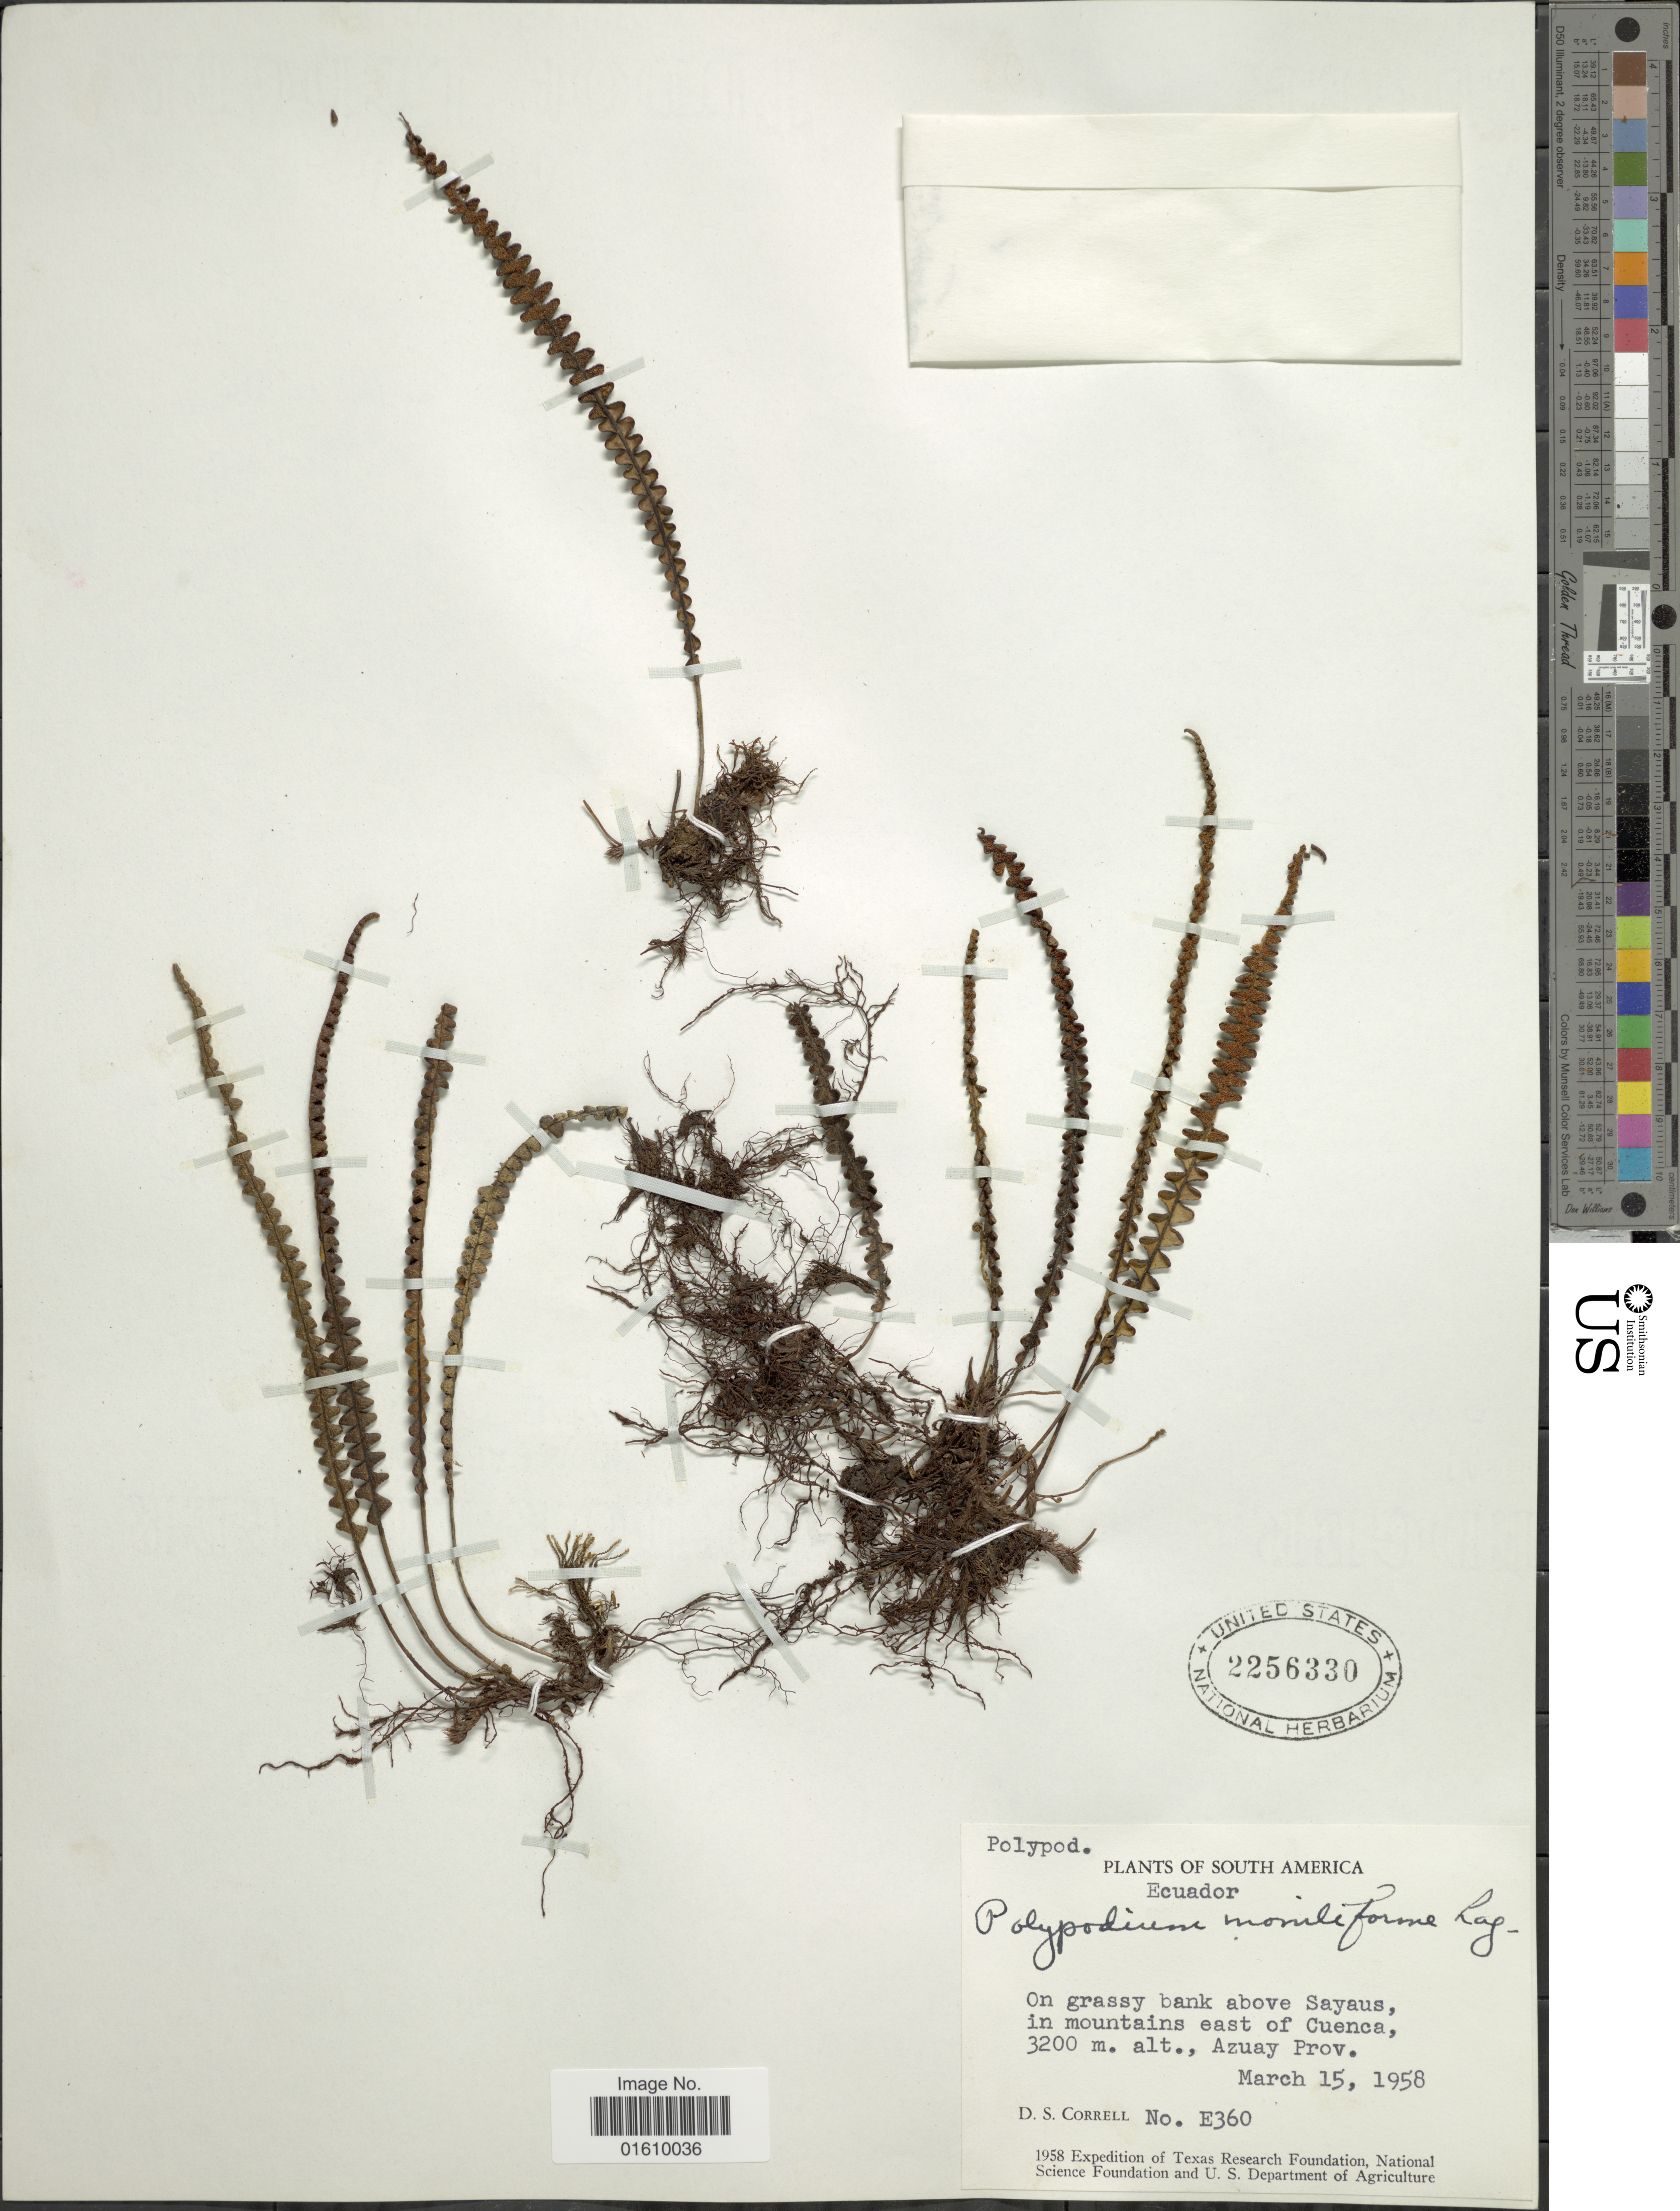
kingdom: Plantae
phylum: Tracheophyta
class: Polypodiopsida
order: Polypodiales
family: Polypodiaceae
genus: Melpomene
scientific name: Melpomene moniliformis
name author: (Lag. ex Sw.) A.R. Sm. & R.C. Moran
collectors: D. S. Correll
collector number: E 360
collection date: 1958-03-15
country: Ecuador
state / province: Azuay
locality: On grassy bank above Sayaus, in mountains east of Cuenca.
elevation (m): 3200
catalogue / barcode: US 2256330